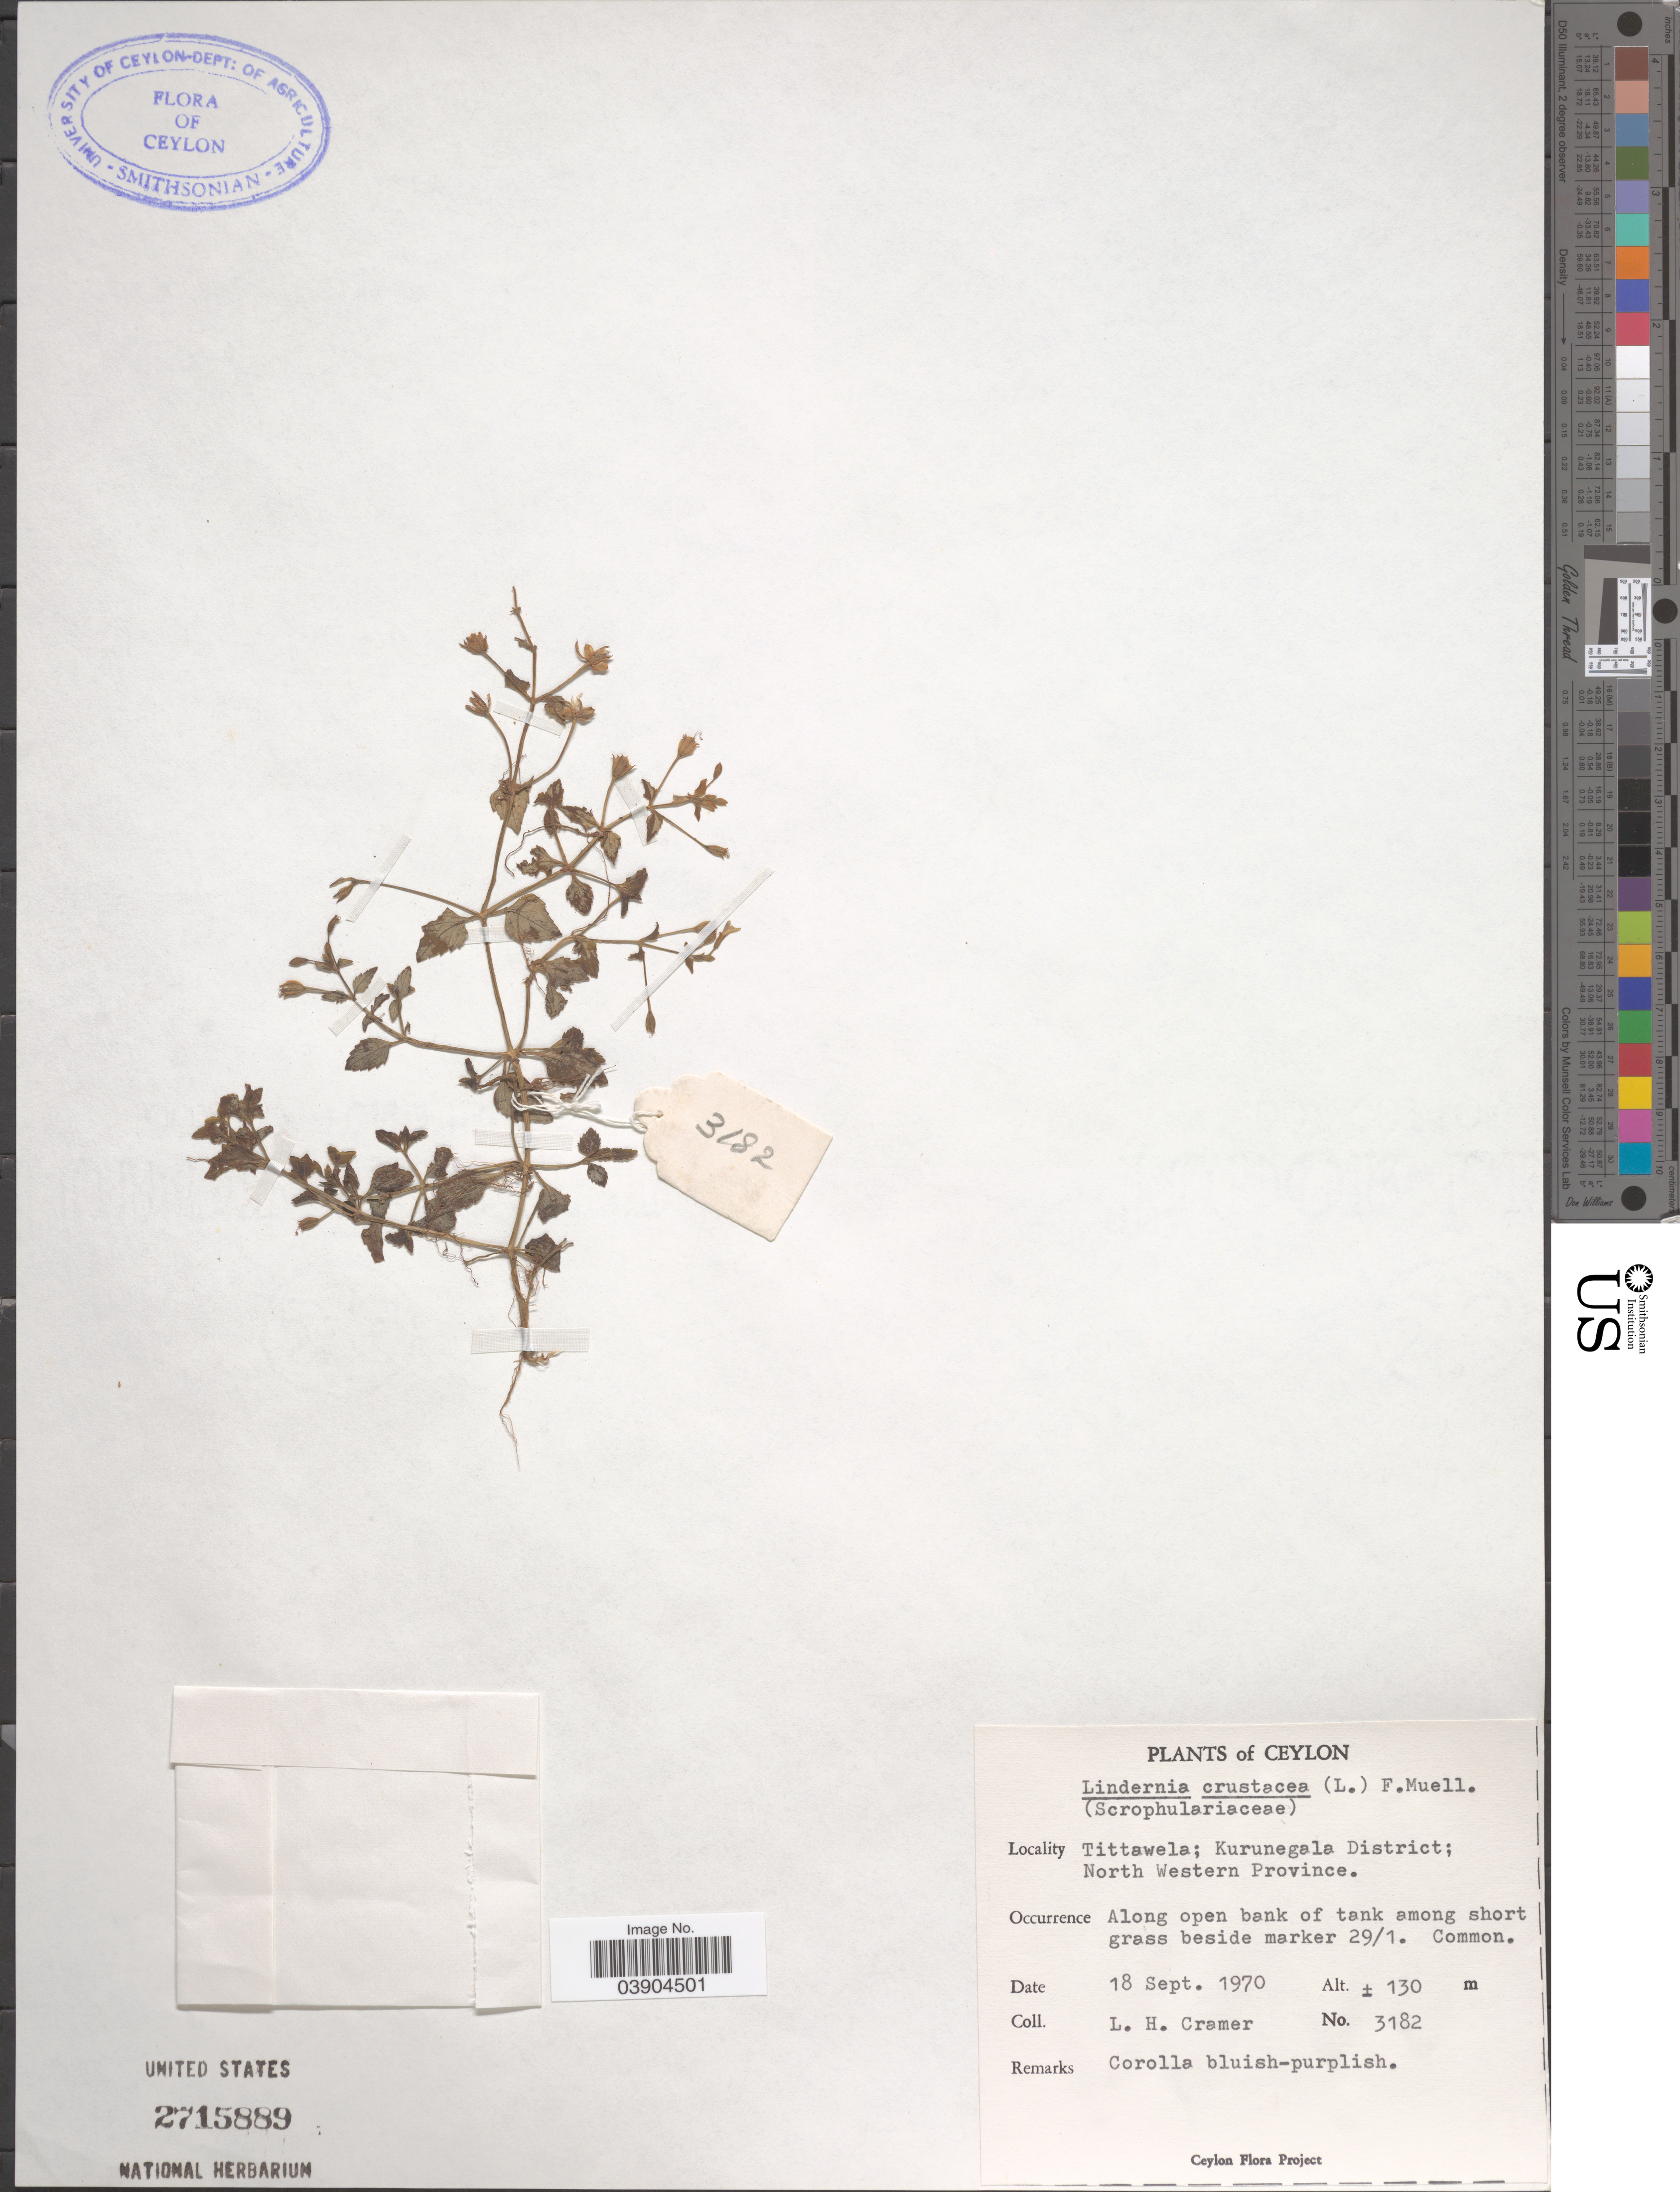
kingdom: Plantae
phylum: Tracheophyta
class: Magnoliopsida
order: Lamiales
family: Linderniaceae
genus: Lindernia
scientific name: Lindernia crustacea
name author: (L.) F. Muell.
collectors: L. H. Cramer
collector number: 3182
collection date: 1970-09-18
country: Sri Lanka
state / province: North Western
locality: Ceylon. Tittawela; Kurunegala District. Along open bank of tank among short grass beside marker 29/1.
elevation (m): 130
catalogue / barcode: US 2715889